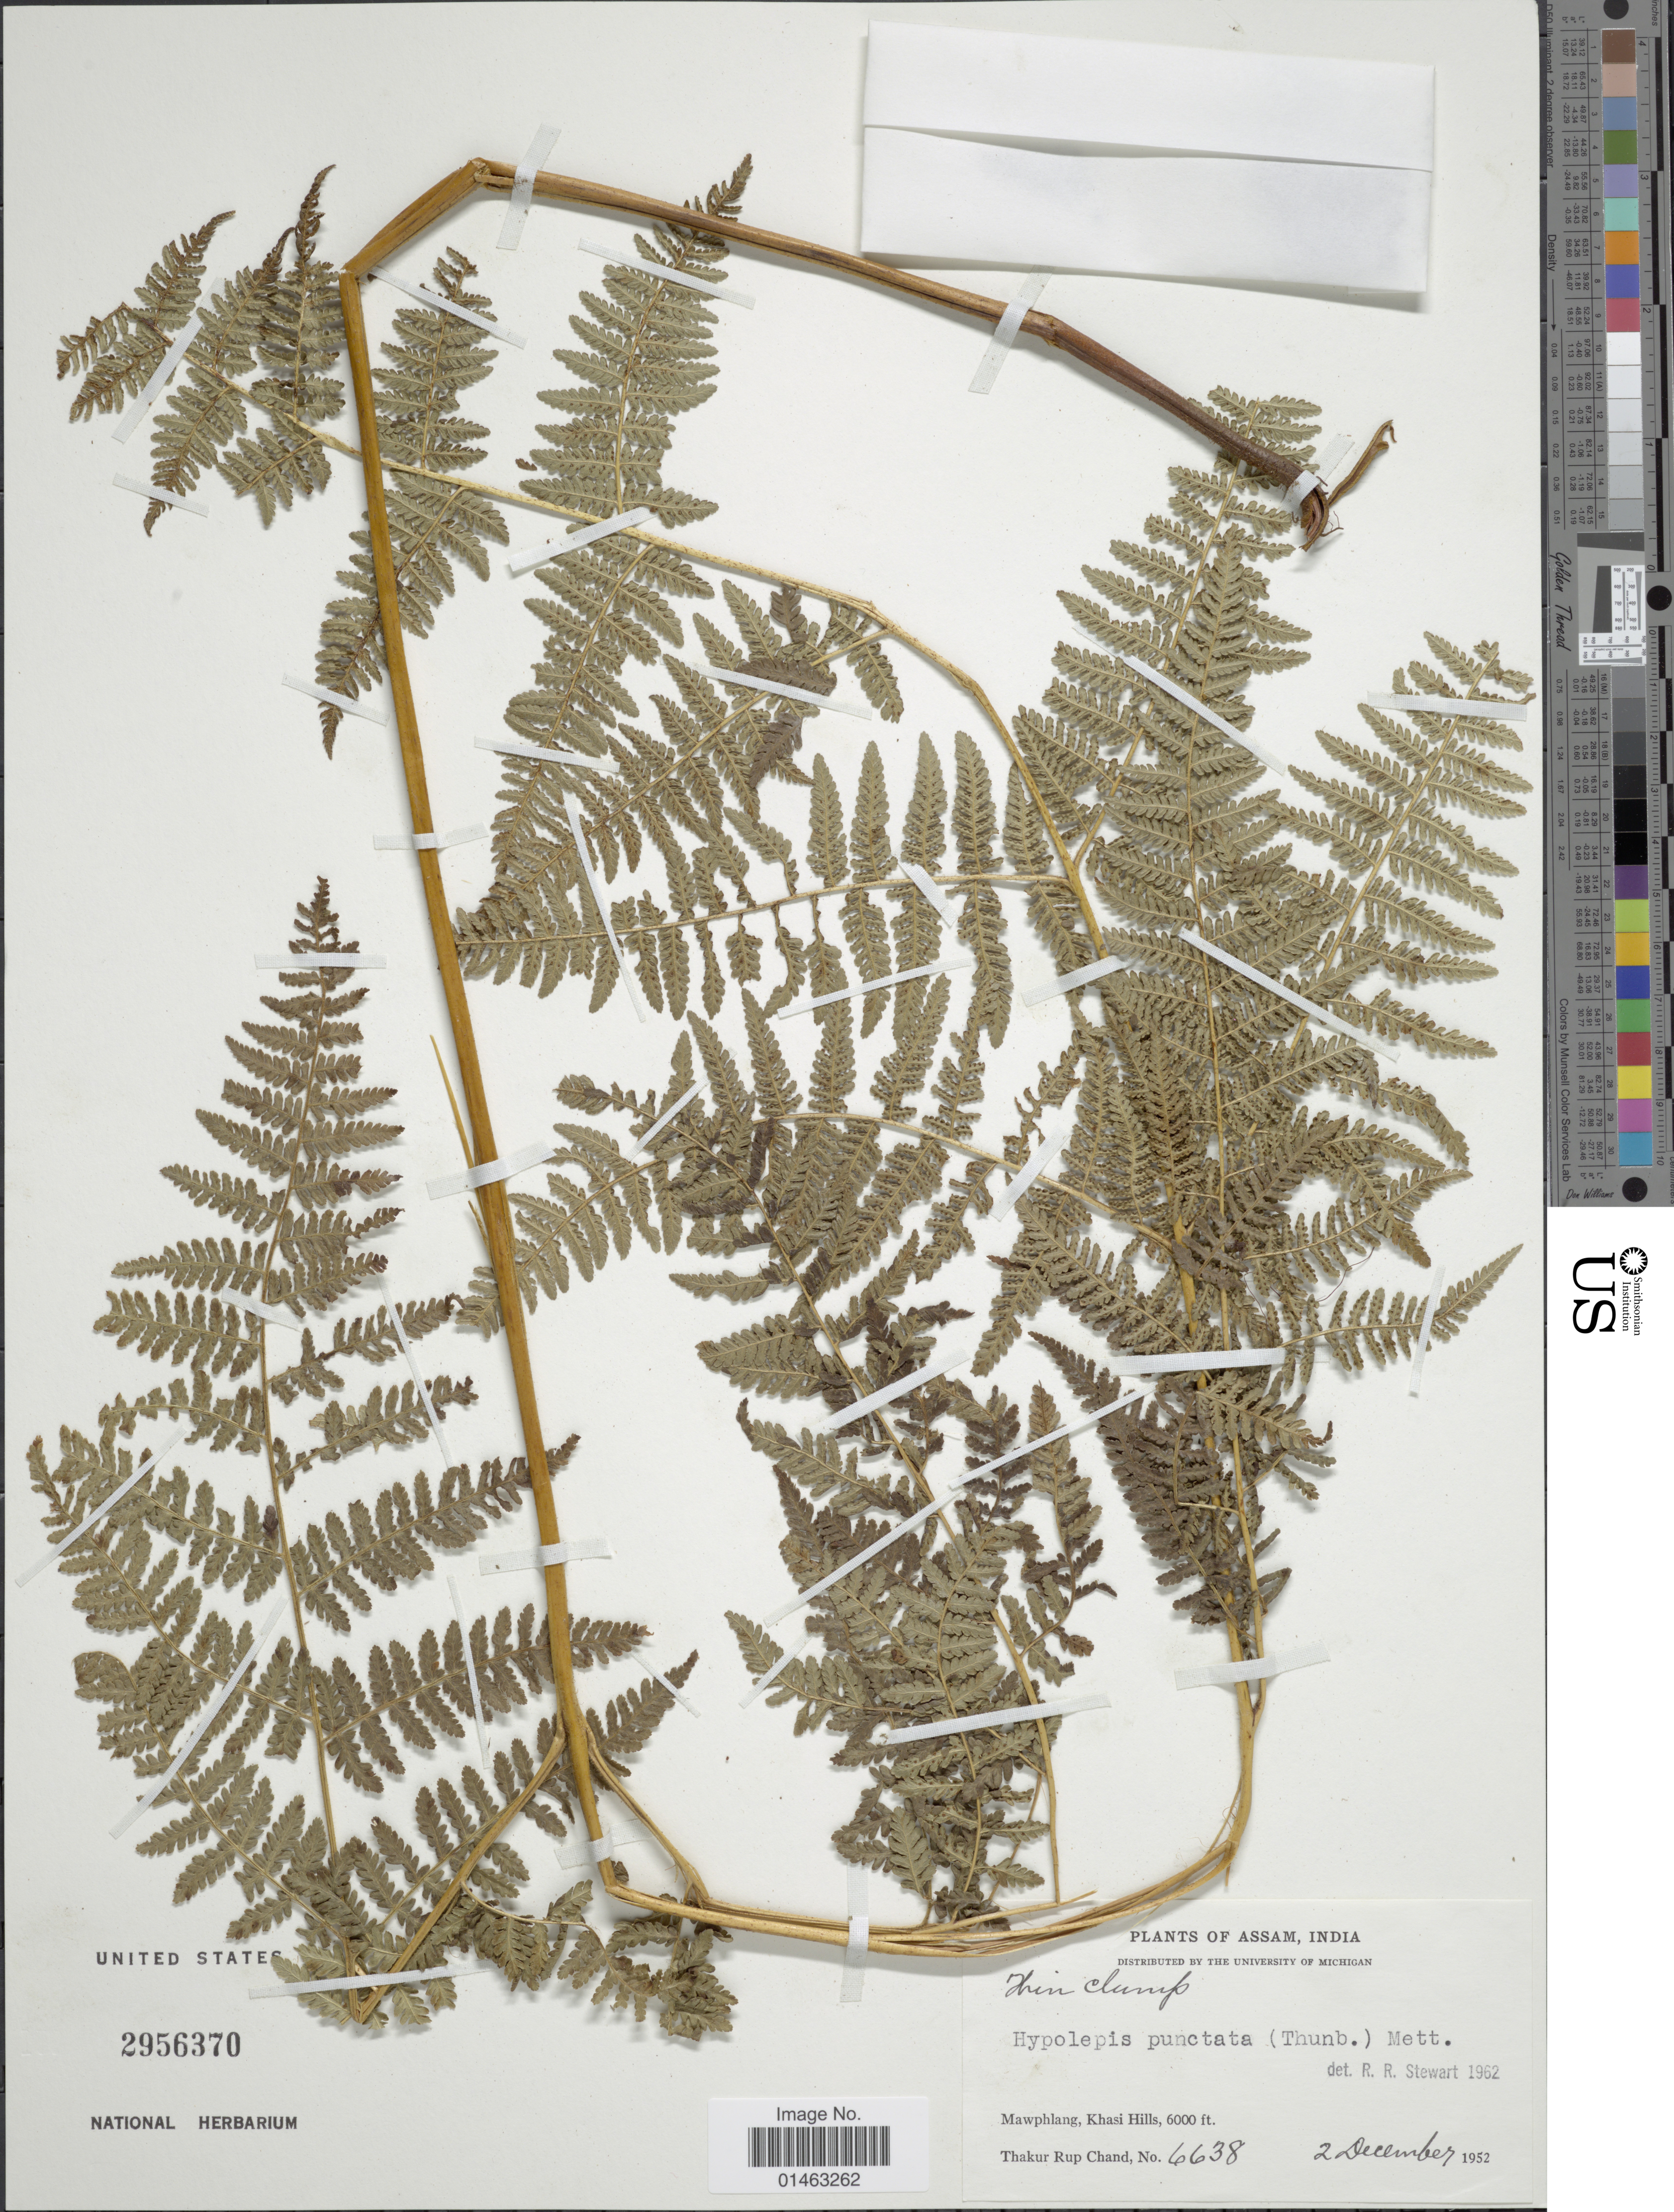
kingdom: Plantae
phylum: Tracheophyta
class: Polypodiopsida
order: Polypodiales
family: Dennstaedtiaceae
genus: Hypolepis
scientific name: Hypolepis punctata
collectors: T. R. Chand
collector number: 6638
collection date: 1952-12-02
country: India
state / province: Meghalaya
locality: Mawphlang, Khasi Hills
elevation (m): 1829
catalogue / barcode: US 2956370